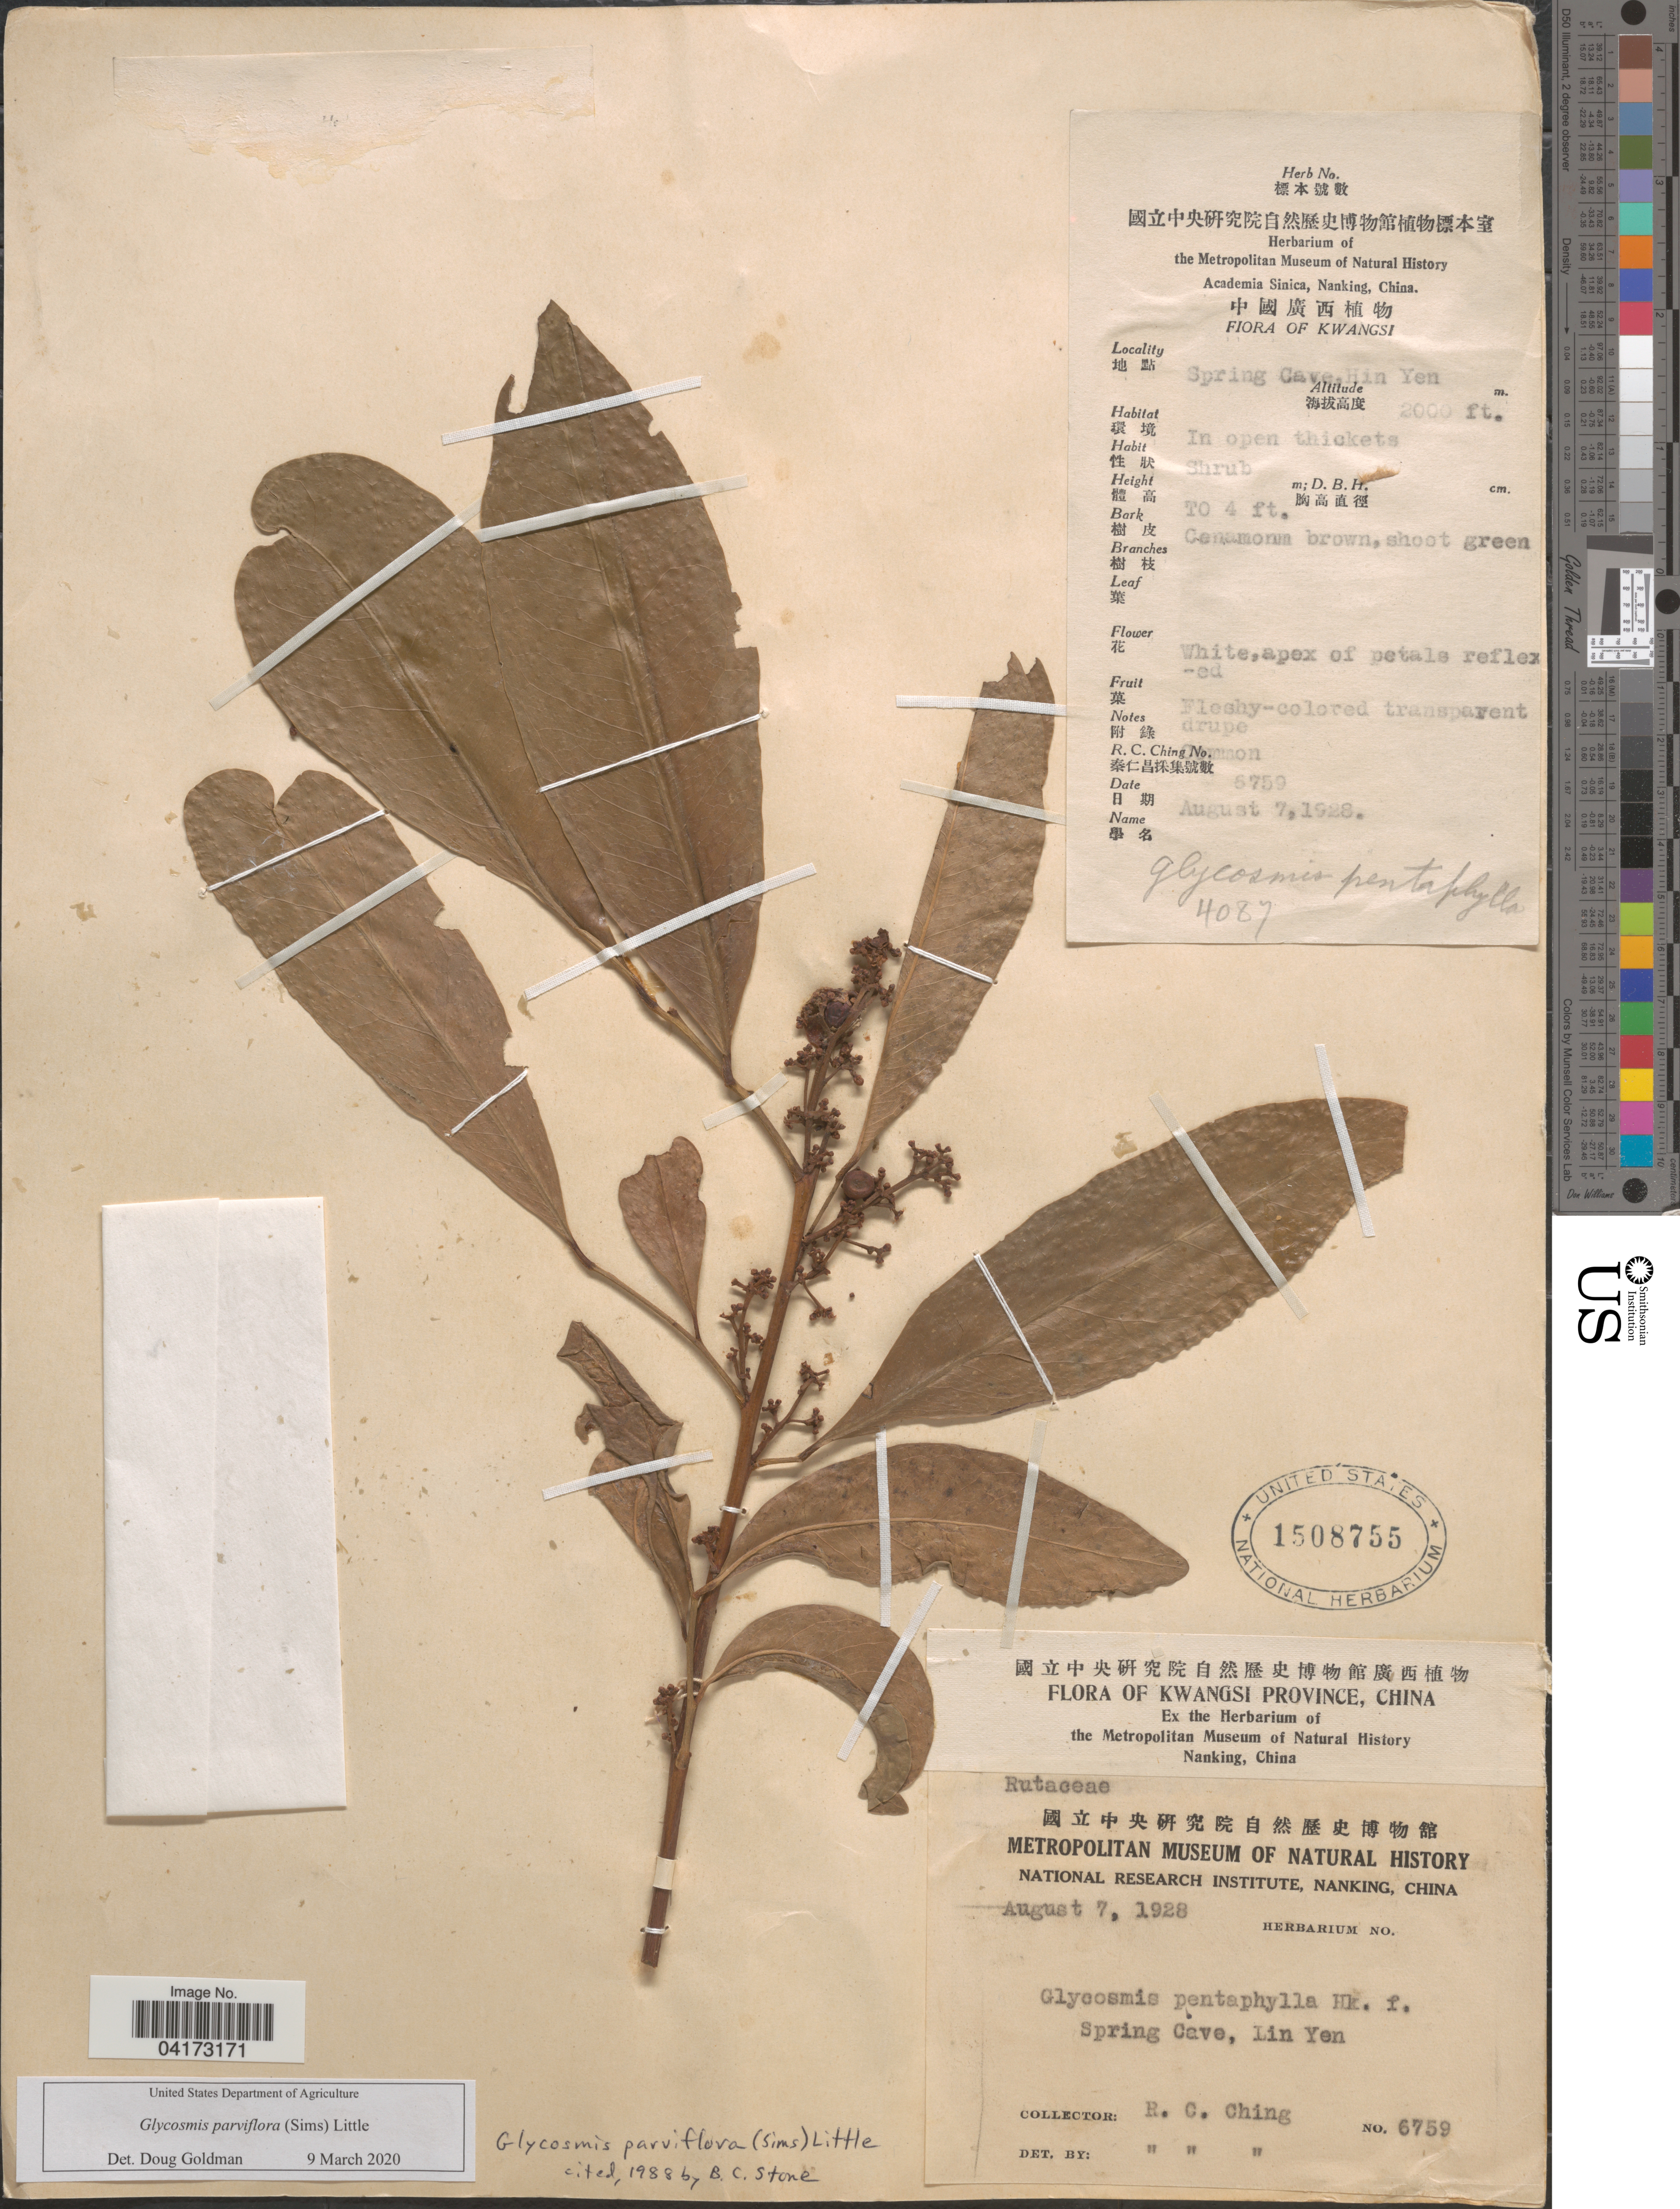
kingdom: Plantae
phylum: Tracheophyta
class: Magnoliopsida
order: Sapindales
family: Rutaceae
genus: Glycosmis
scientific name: Glycosmis parviflora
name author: (Sims) Little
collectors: R. C. Ching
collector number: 6759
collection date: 1928-08-07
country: China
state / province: Guangxi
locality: Kwangsi. Hin Yen. Kwangsi Province. Spring Cave, Lin Yen.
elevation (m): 610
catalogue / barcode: US 1508755